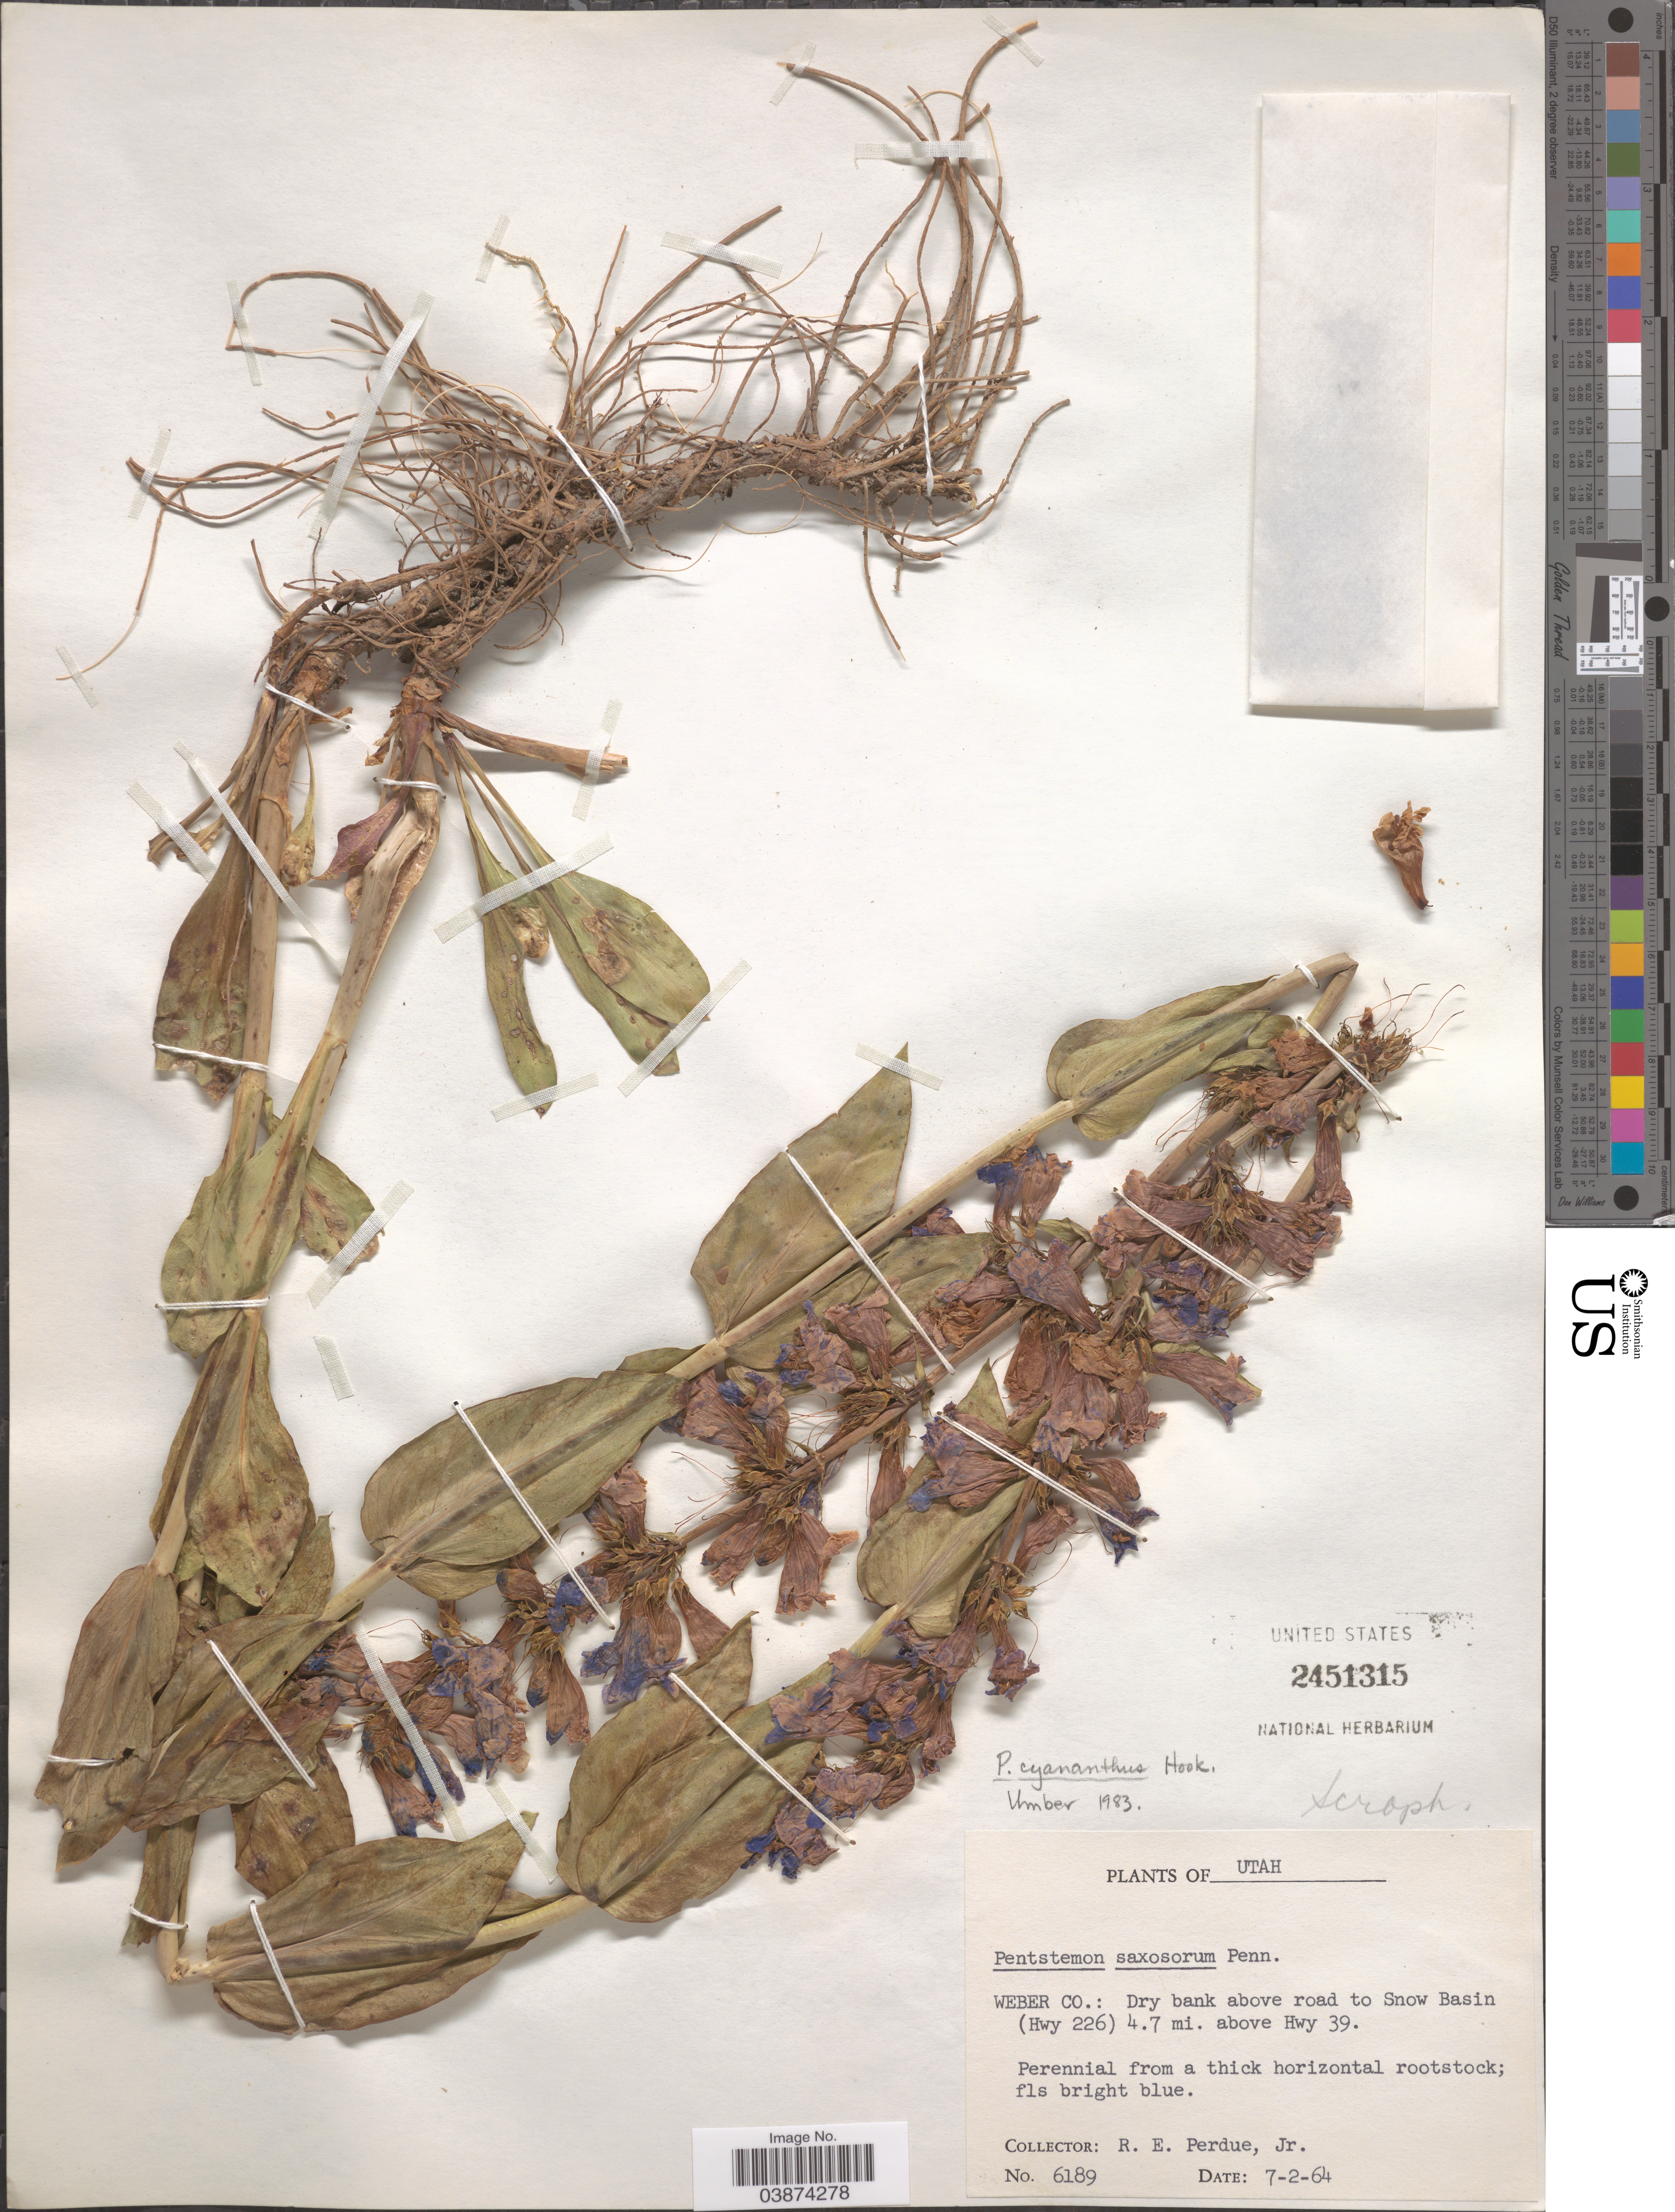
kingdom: Plantae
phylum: Tracheophyta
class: Magnoliopsida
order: Lamiales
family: Plantaginaceae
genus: Penstemon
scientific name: Penstemon cyananthus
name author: Hook.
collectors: R. E. Perdue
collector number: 6189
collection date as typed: Transcribed d/m/y: 2/7/64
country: United States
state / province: Utah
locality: Weber Co.: Dry bank above road to Snow Basin (Hwy 226) 4.7 mi. above Hwy. 39.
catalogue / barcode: US 2451315